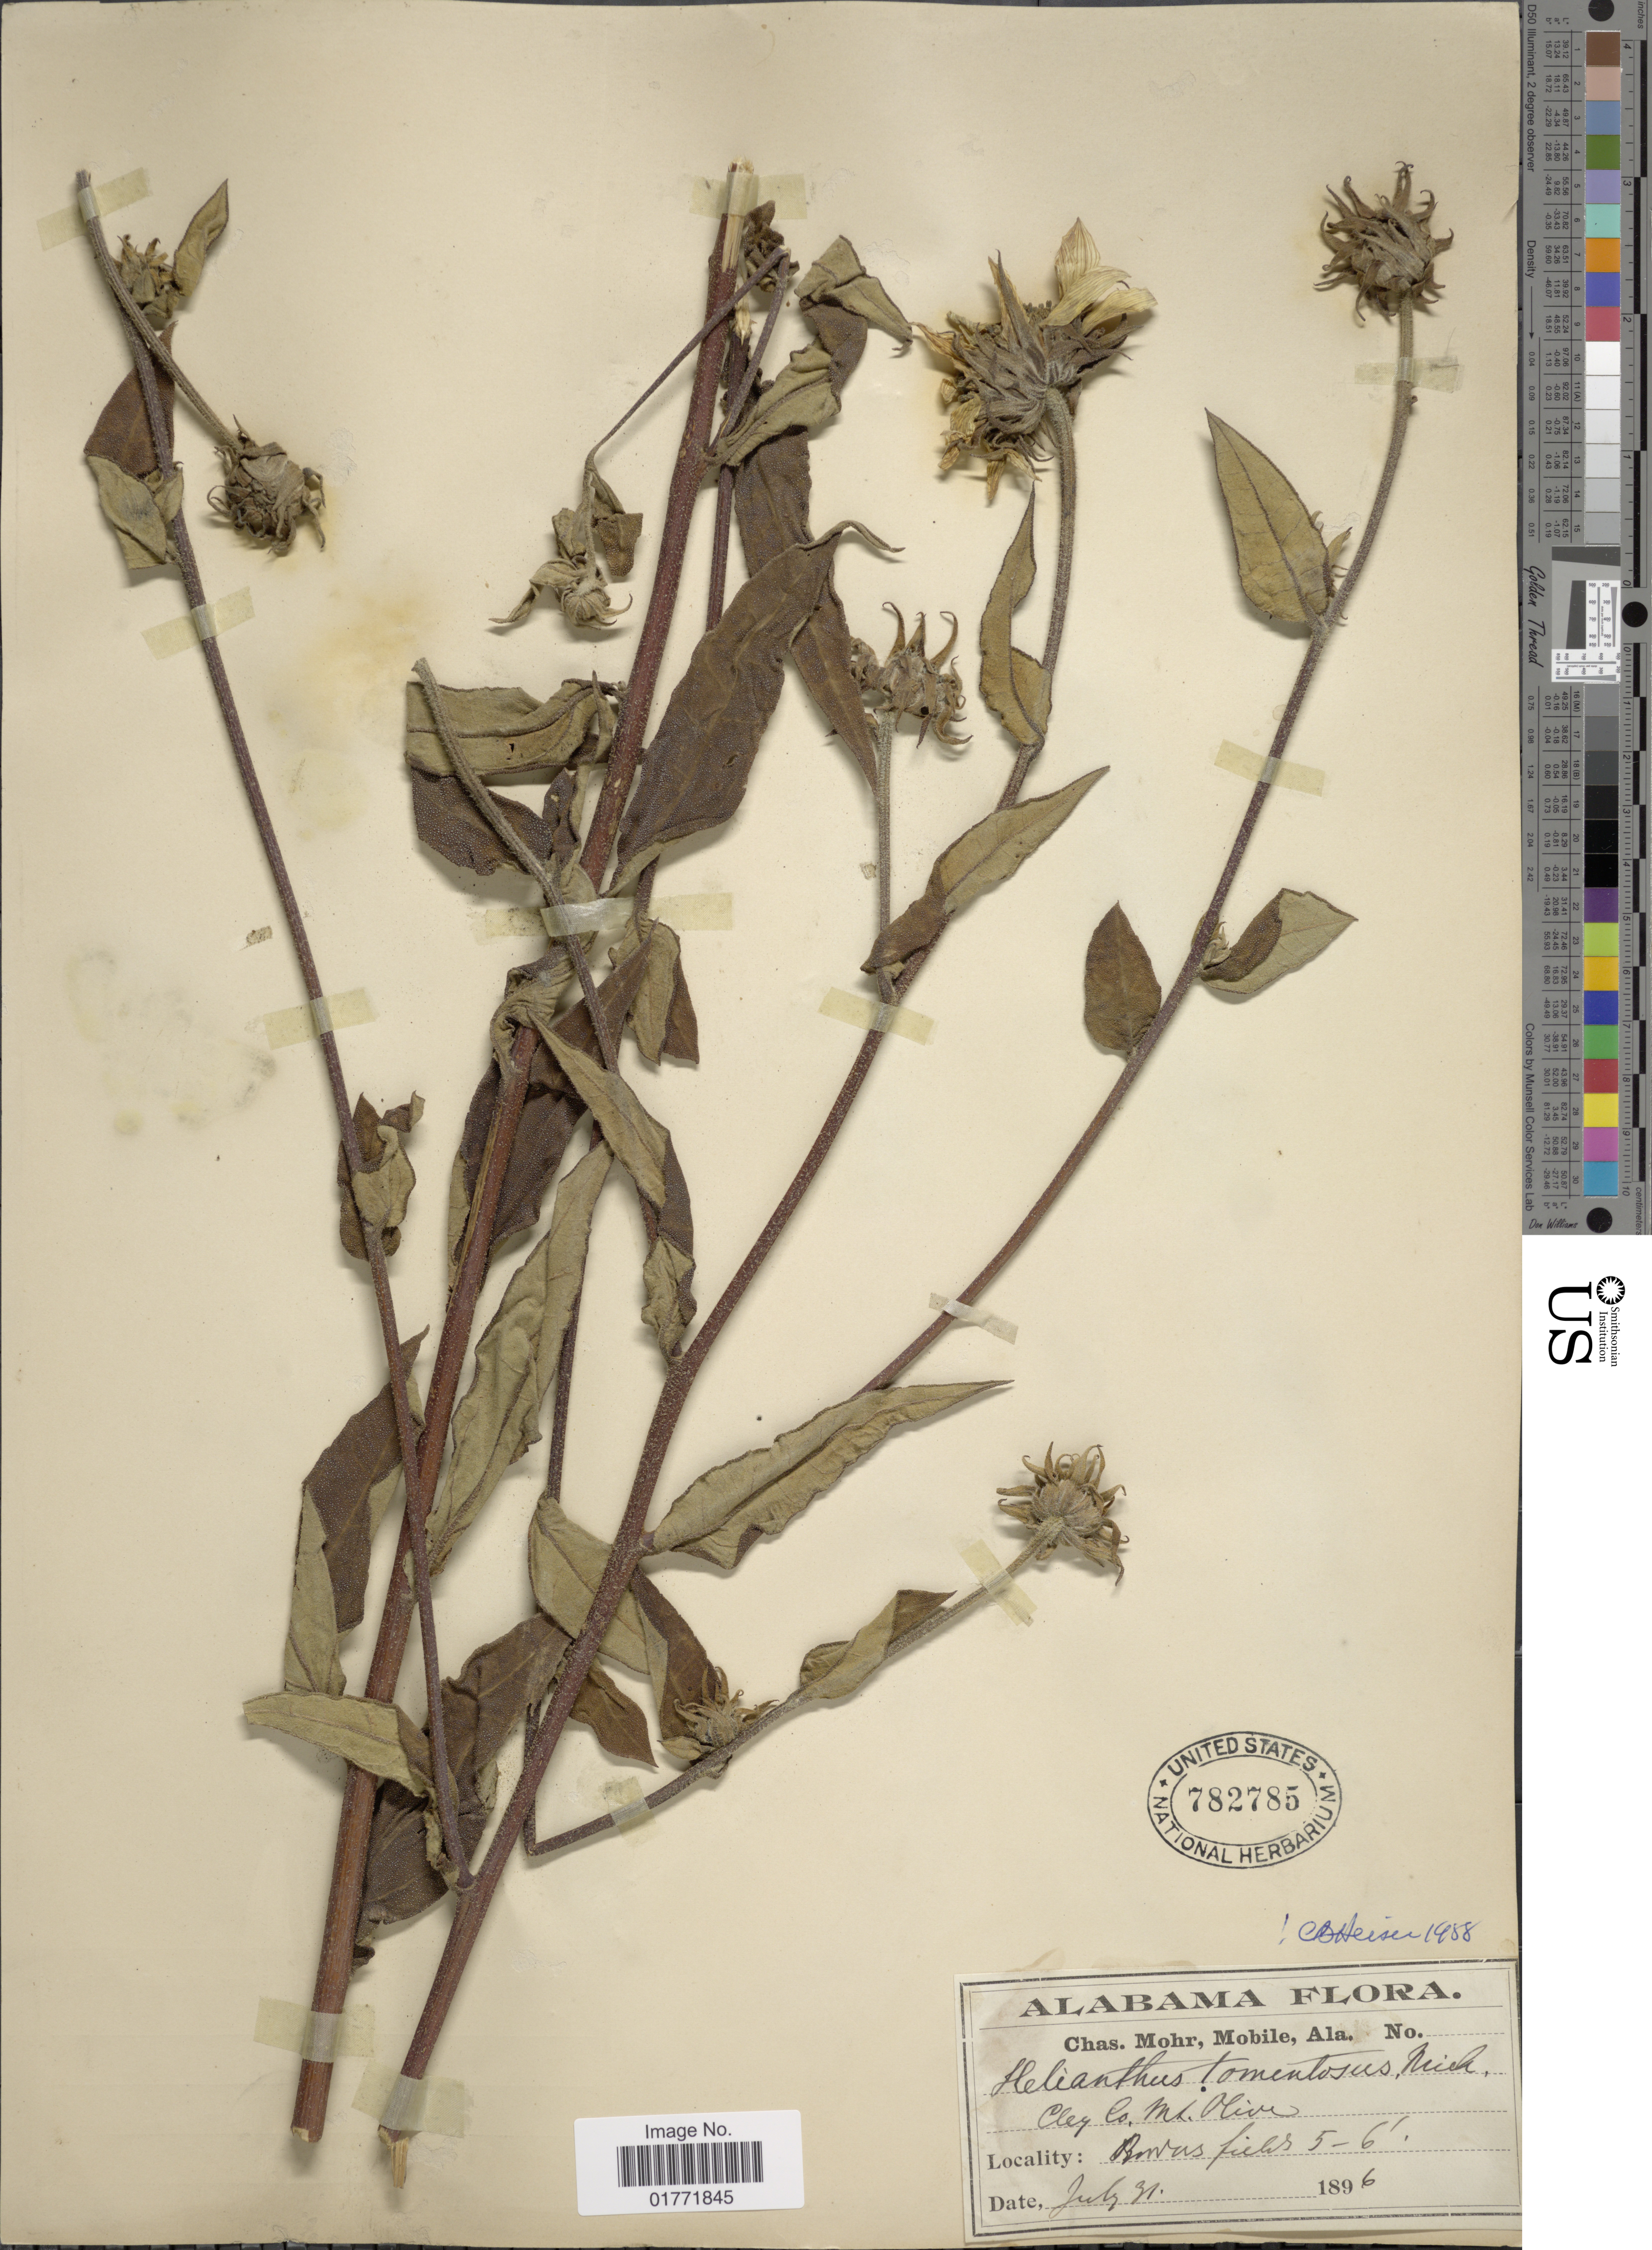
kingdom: Plantae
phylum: Tracheophyta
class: Magnoliopsida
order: Asterales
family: Asteraceae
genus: Helianthus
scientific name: Helianthus tomentosus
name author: Michx.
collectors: Mohr, C. T. (herbarium)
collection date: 1896-01-31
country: United States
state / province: Alabama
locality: Alabama, Clay Co. Mt. Olive.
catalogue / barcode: US 782785